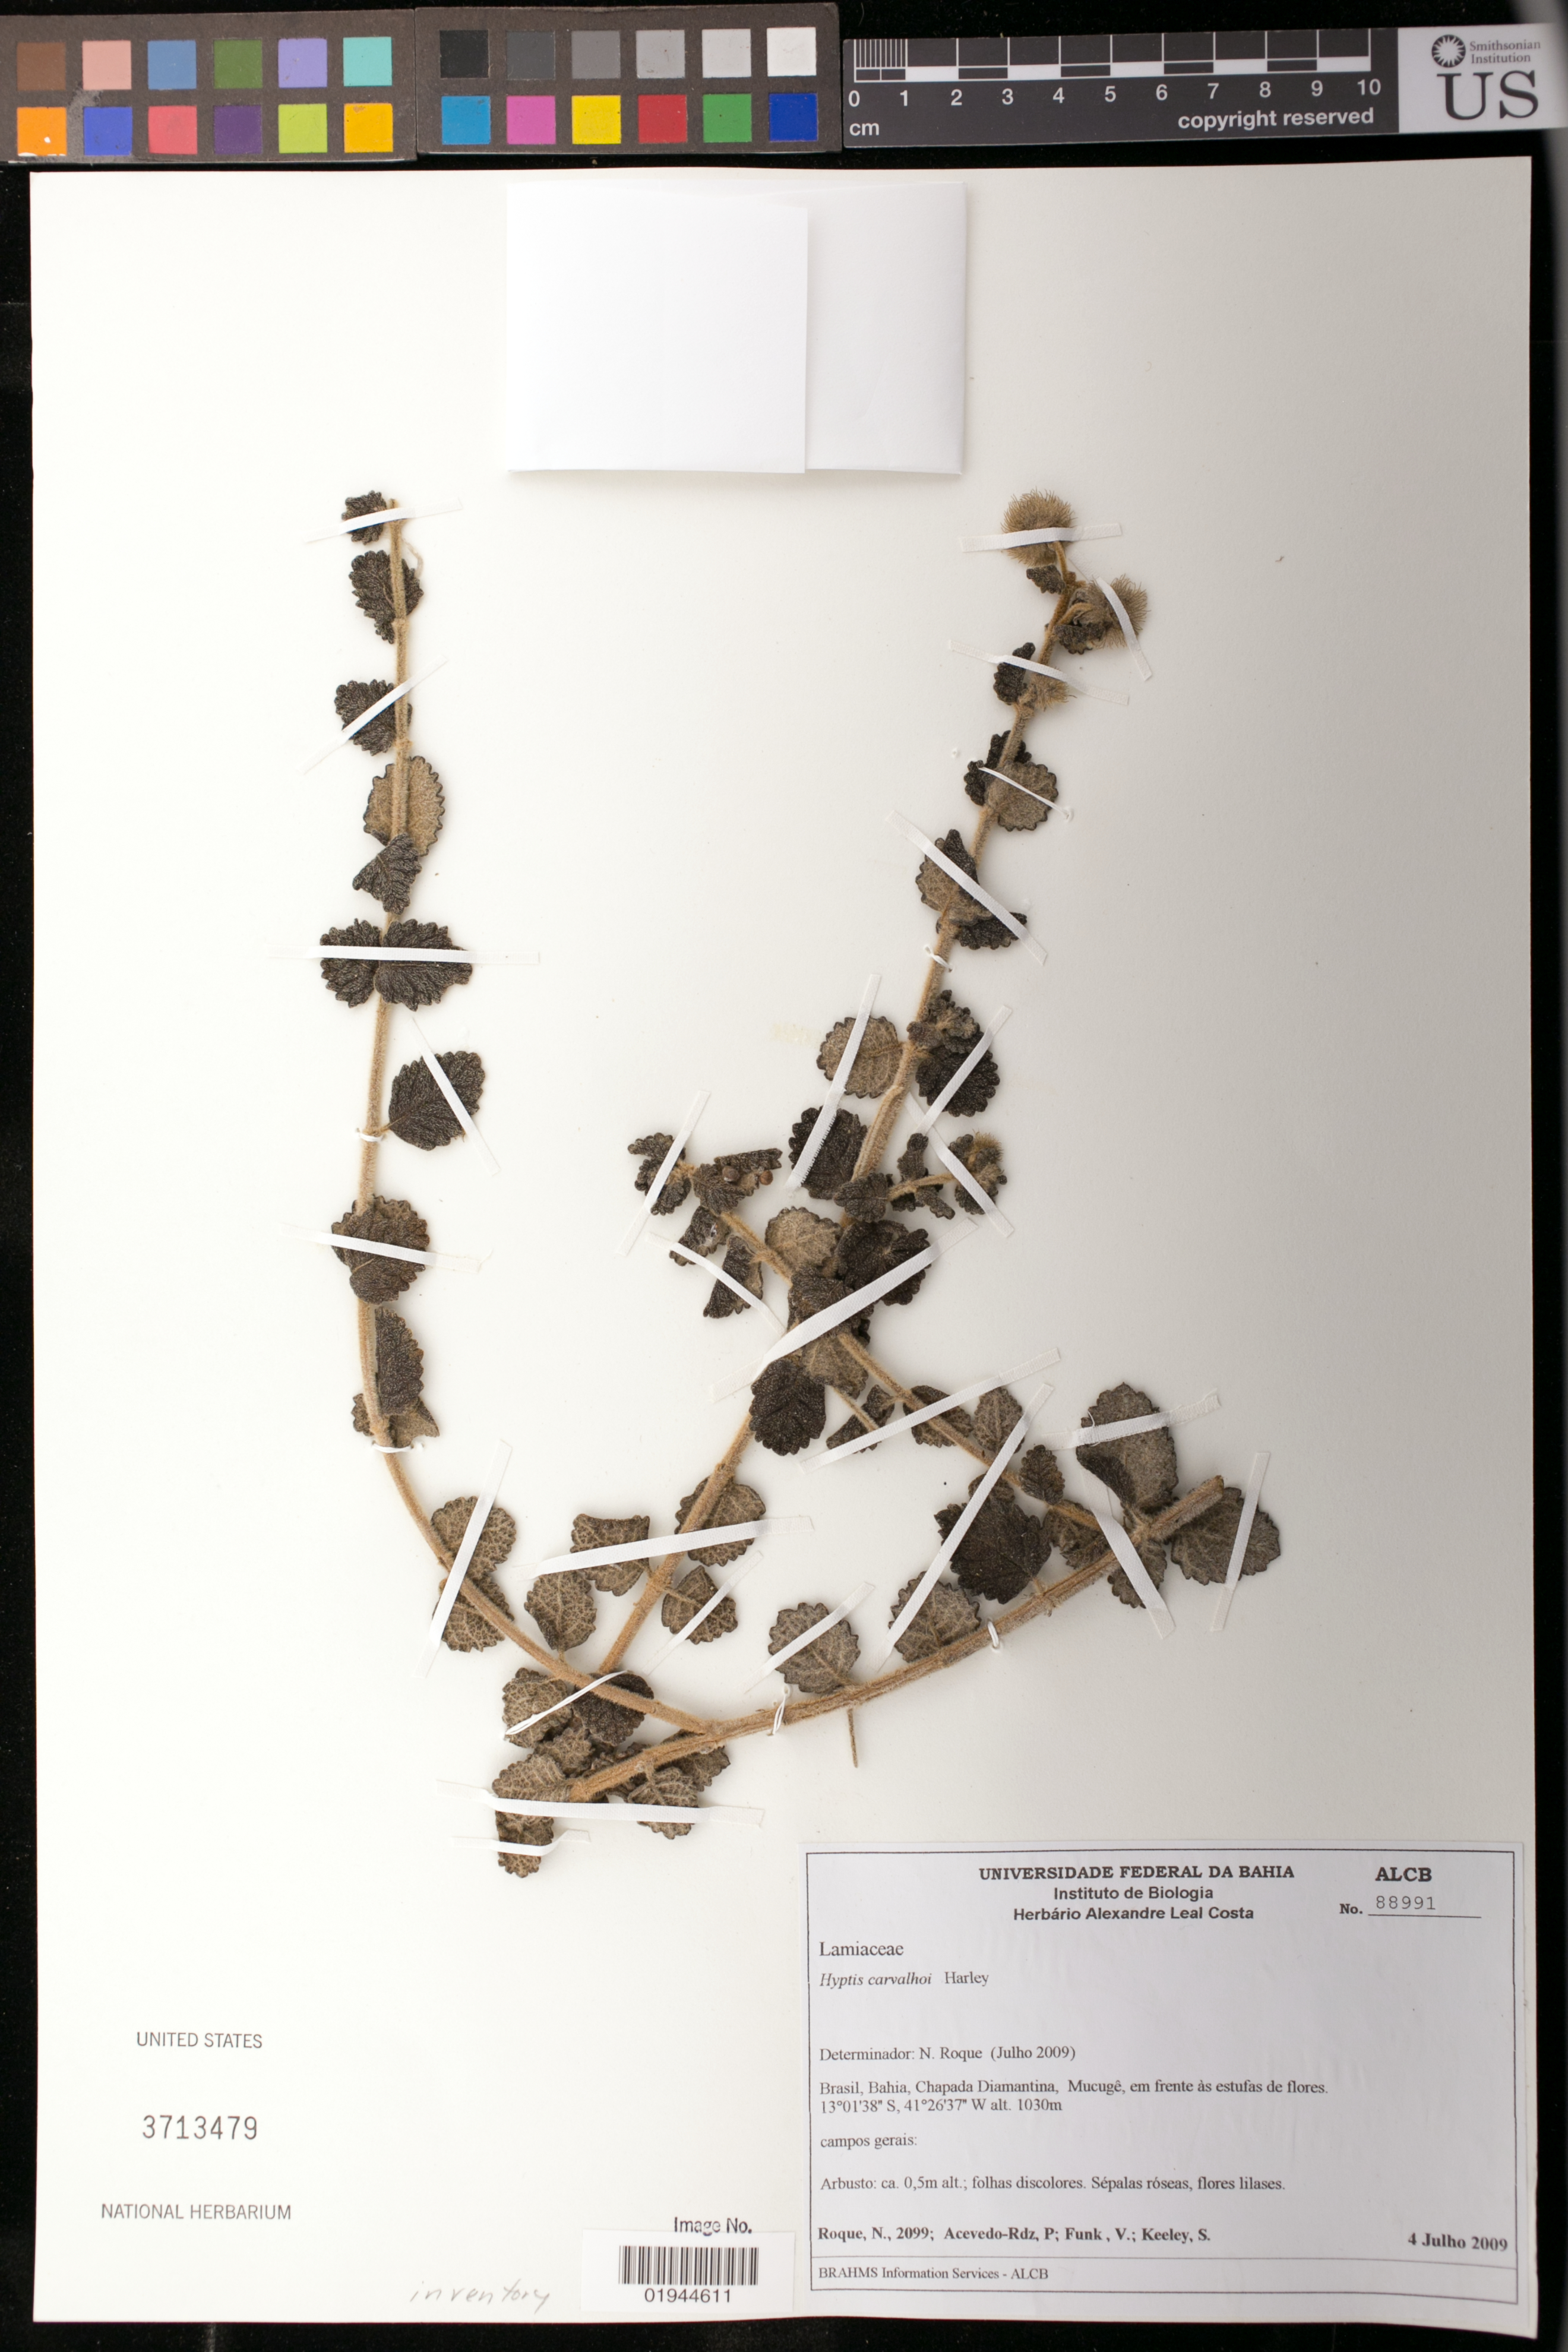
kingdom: Plantae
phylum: Tracheophyta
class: Magnoliopsida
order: Lamiales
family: Lamiaceae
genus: Medusantha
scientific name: Medusantha carvalhoi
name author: (Harley) Harley & J.F.B. Pastore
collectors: N. Roque, P. Acevedo-Rodr., V. Funk & S. C. Keeley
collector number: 2099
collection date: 2009-07-04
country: Brazil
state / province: Bahia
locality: Chapada Diamantina, Mucugê, em frente às estufas de flores.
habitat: campos gerais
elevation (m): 1030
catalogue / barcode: US 3713479